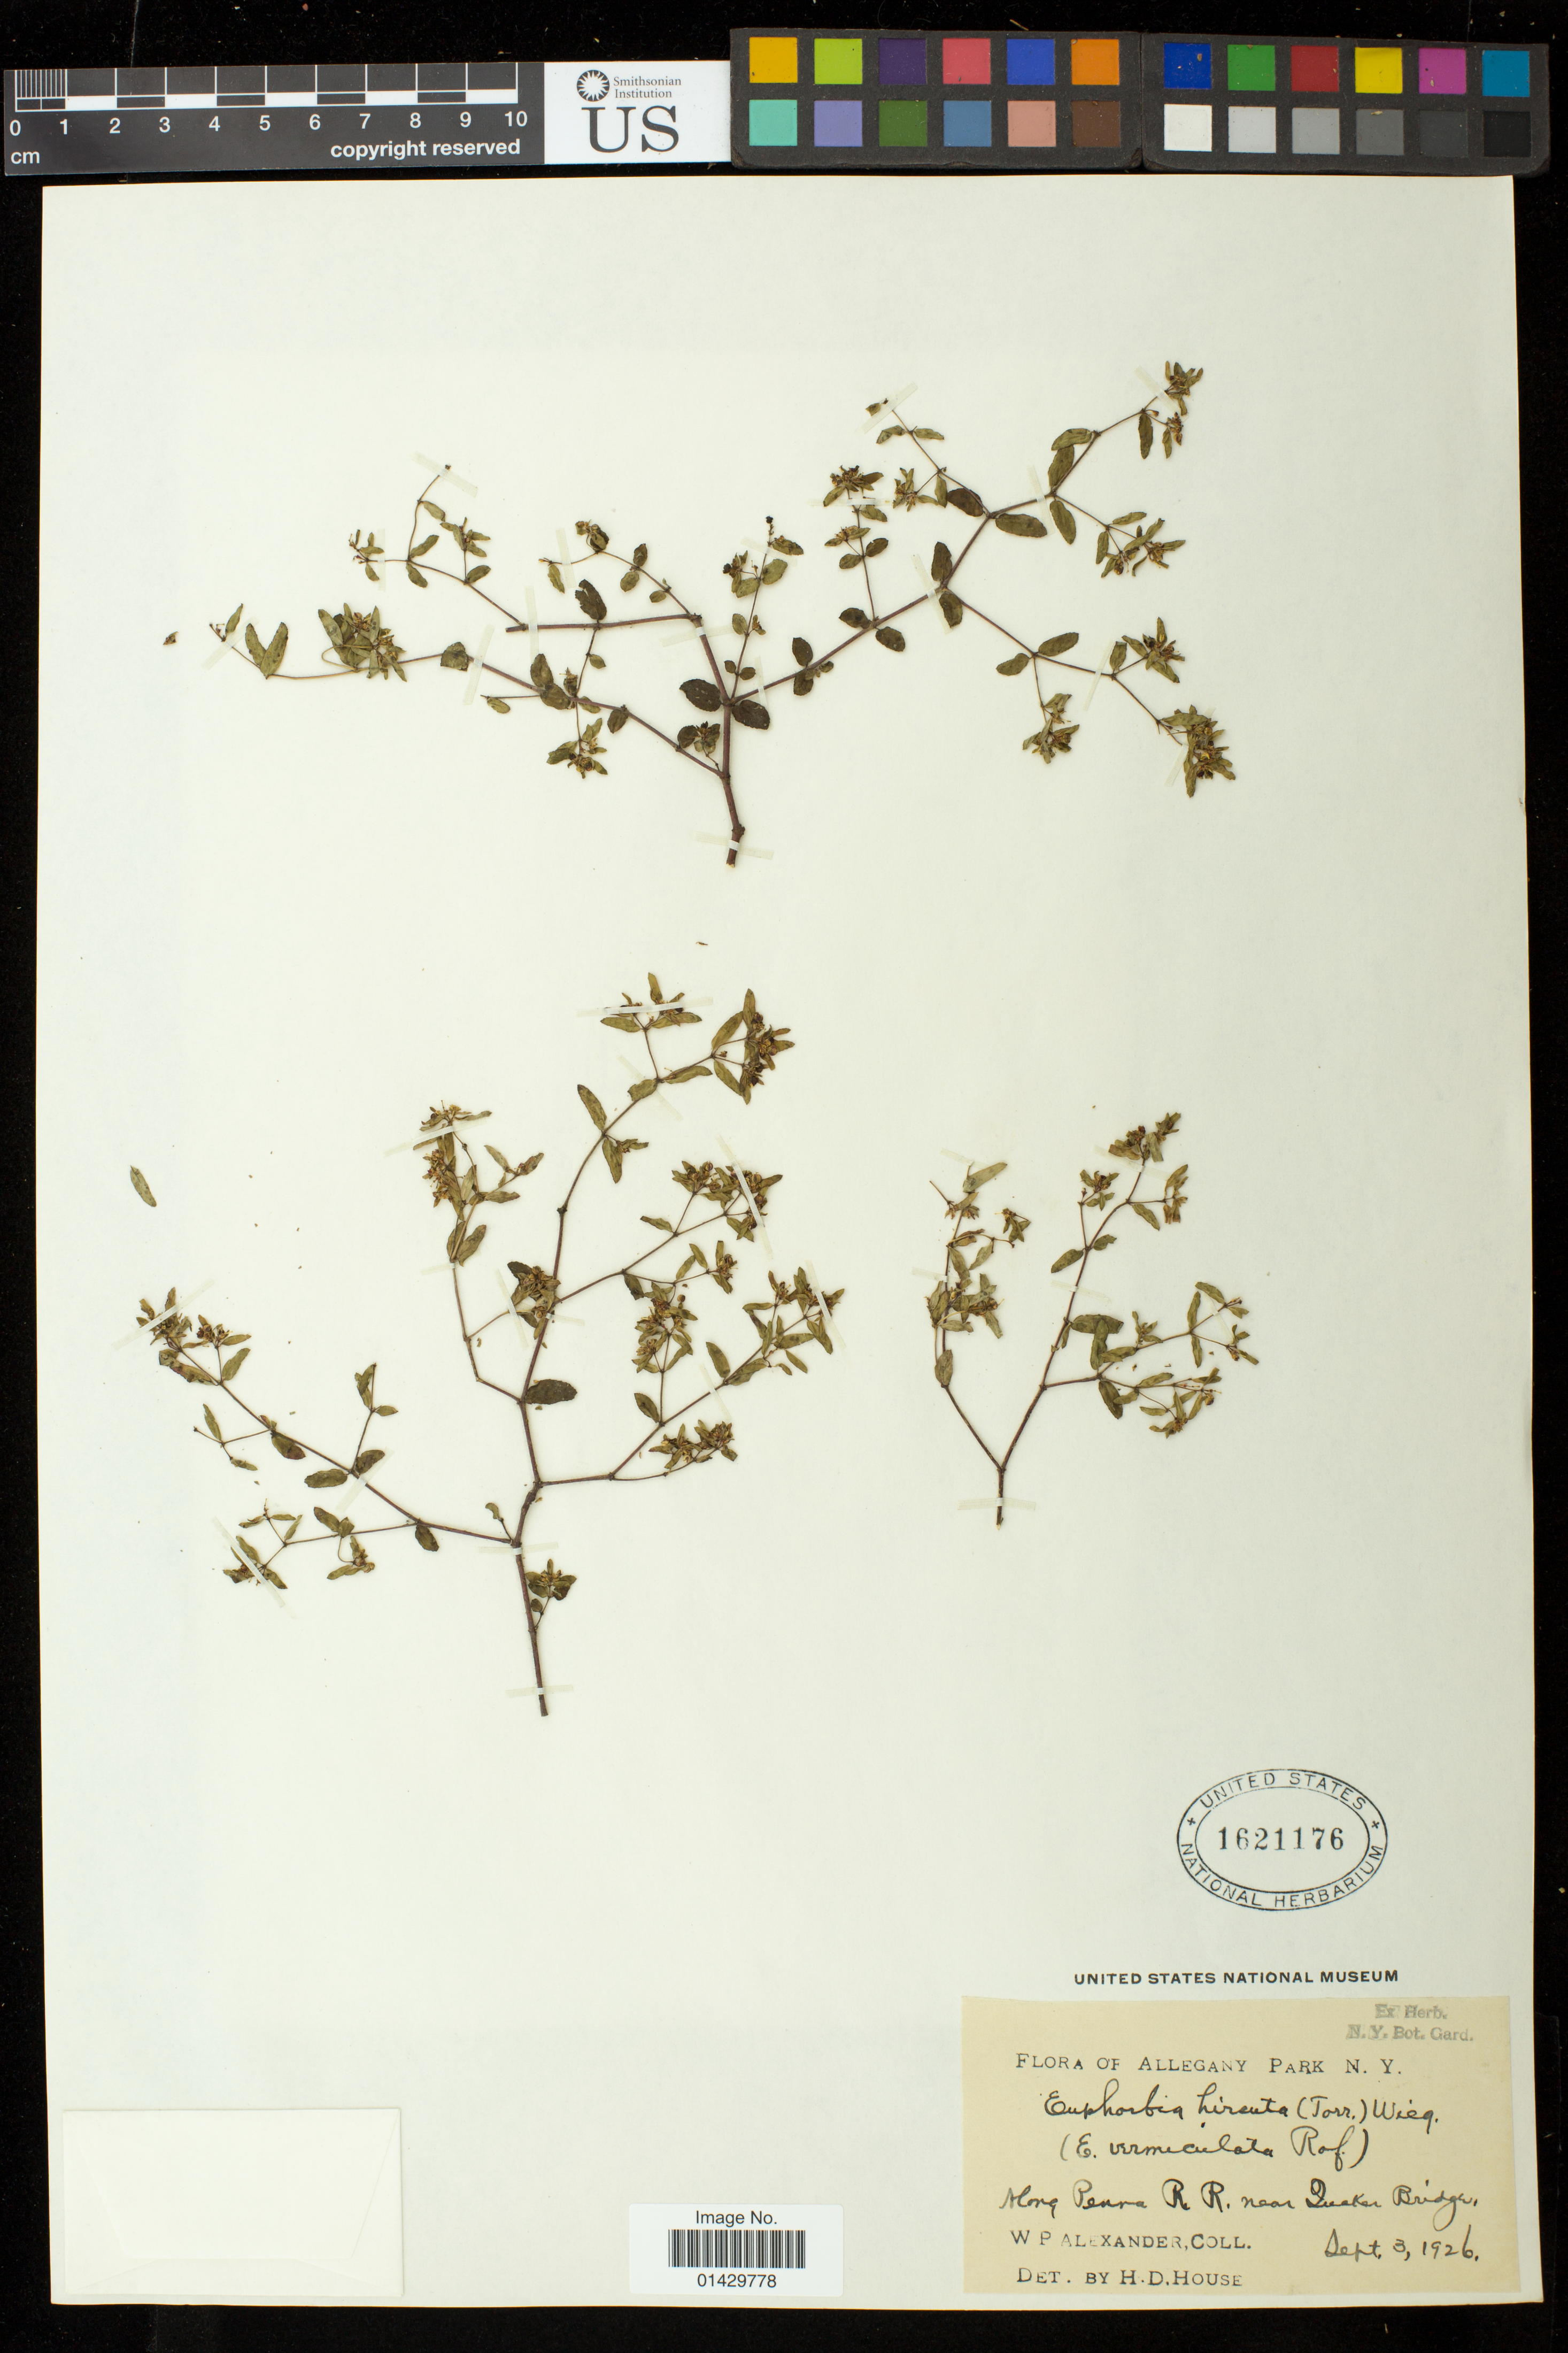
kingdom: Plantae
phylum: Tracheophyta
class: Magnoliopsida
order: Malpighiales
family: Euphorbiaceae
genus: Euphorbia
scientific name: Euphorbia vermiculata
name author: Raf.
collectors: W. P. Alexander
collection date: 1926-09-03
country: United States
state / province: New York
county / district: Cattaraugus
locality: Allegany Park; Along Penna R.R. near Quaker Bridge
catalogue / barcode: US 1621176